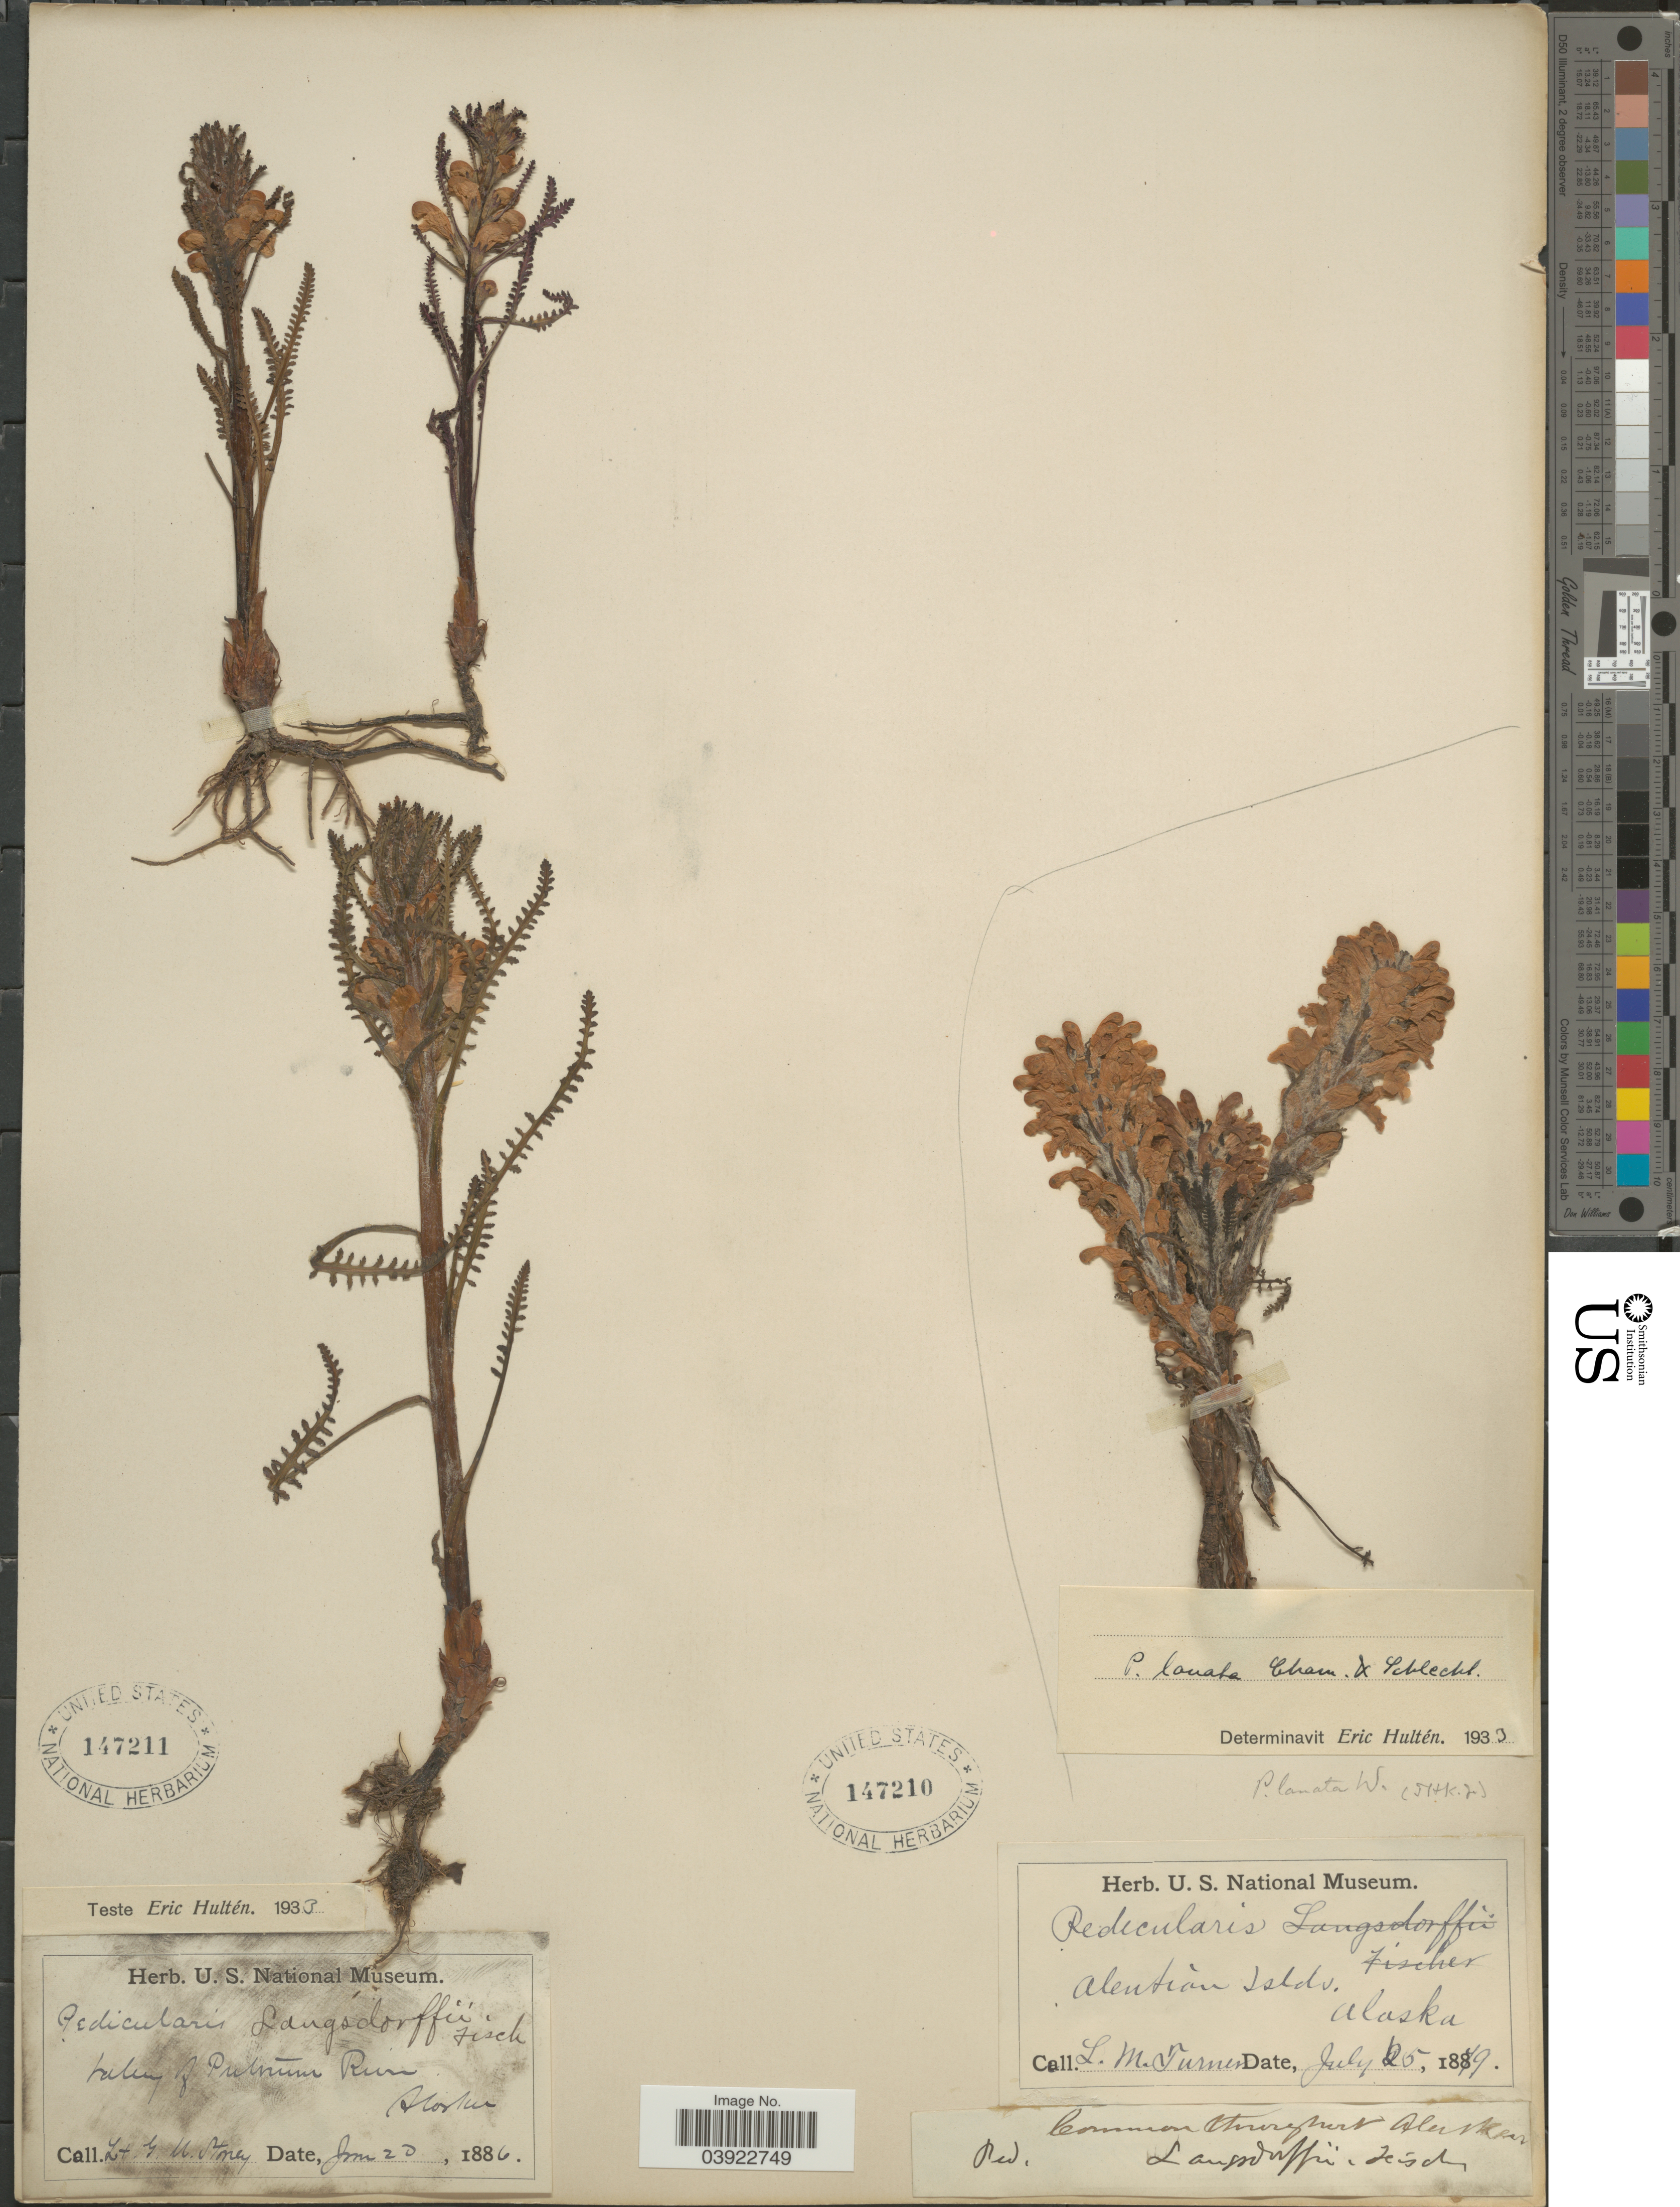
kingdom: Plantae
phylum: Tracheophyta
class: Magnoliopsida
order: Lamiales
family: Orobanchaceae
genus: Pedicularis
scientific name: Pedicularis langsdorffii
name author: Fisch. ex Steven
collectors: G. Stoney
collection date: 1886-06-20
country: United States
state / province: Alaska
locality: Valley of Putnum River.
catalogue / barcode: US 147211